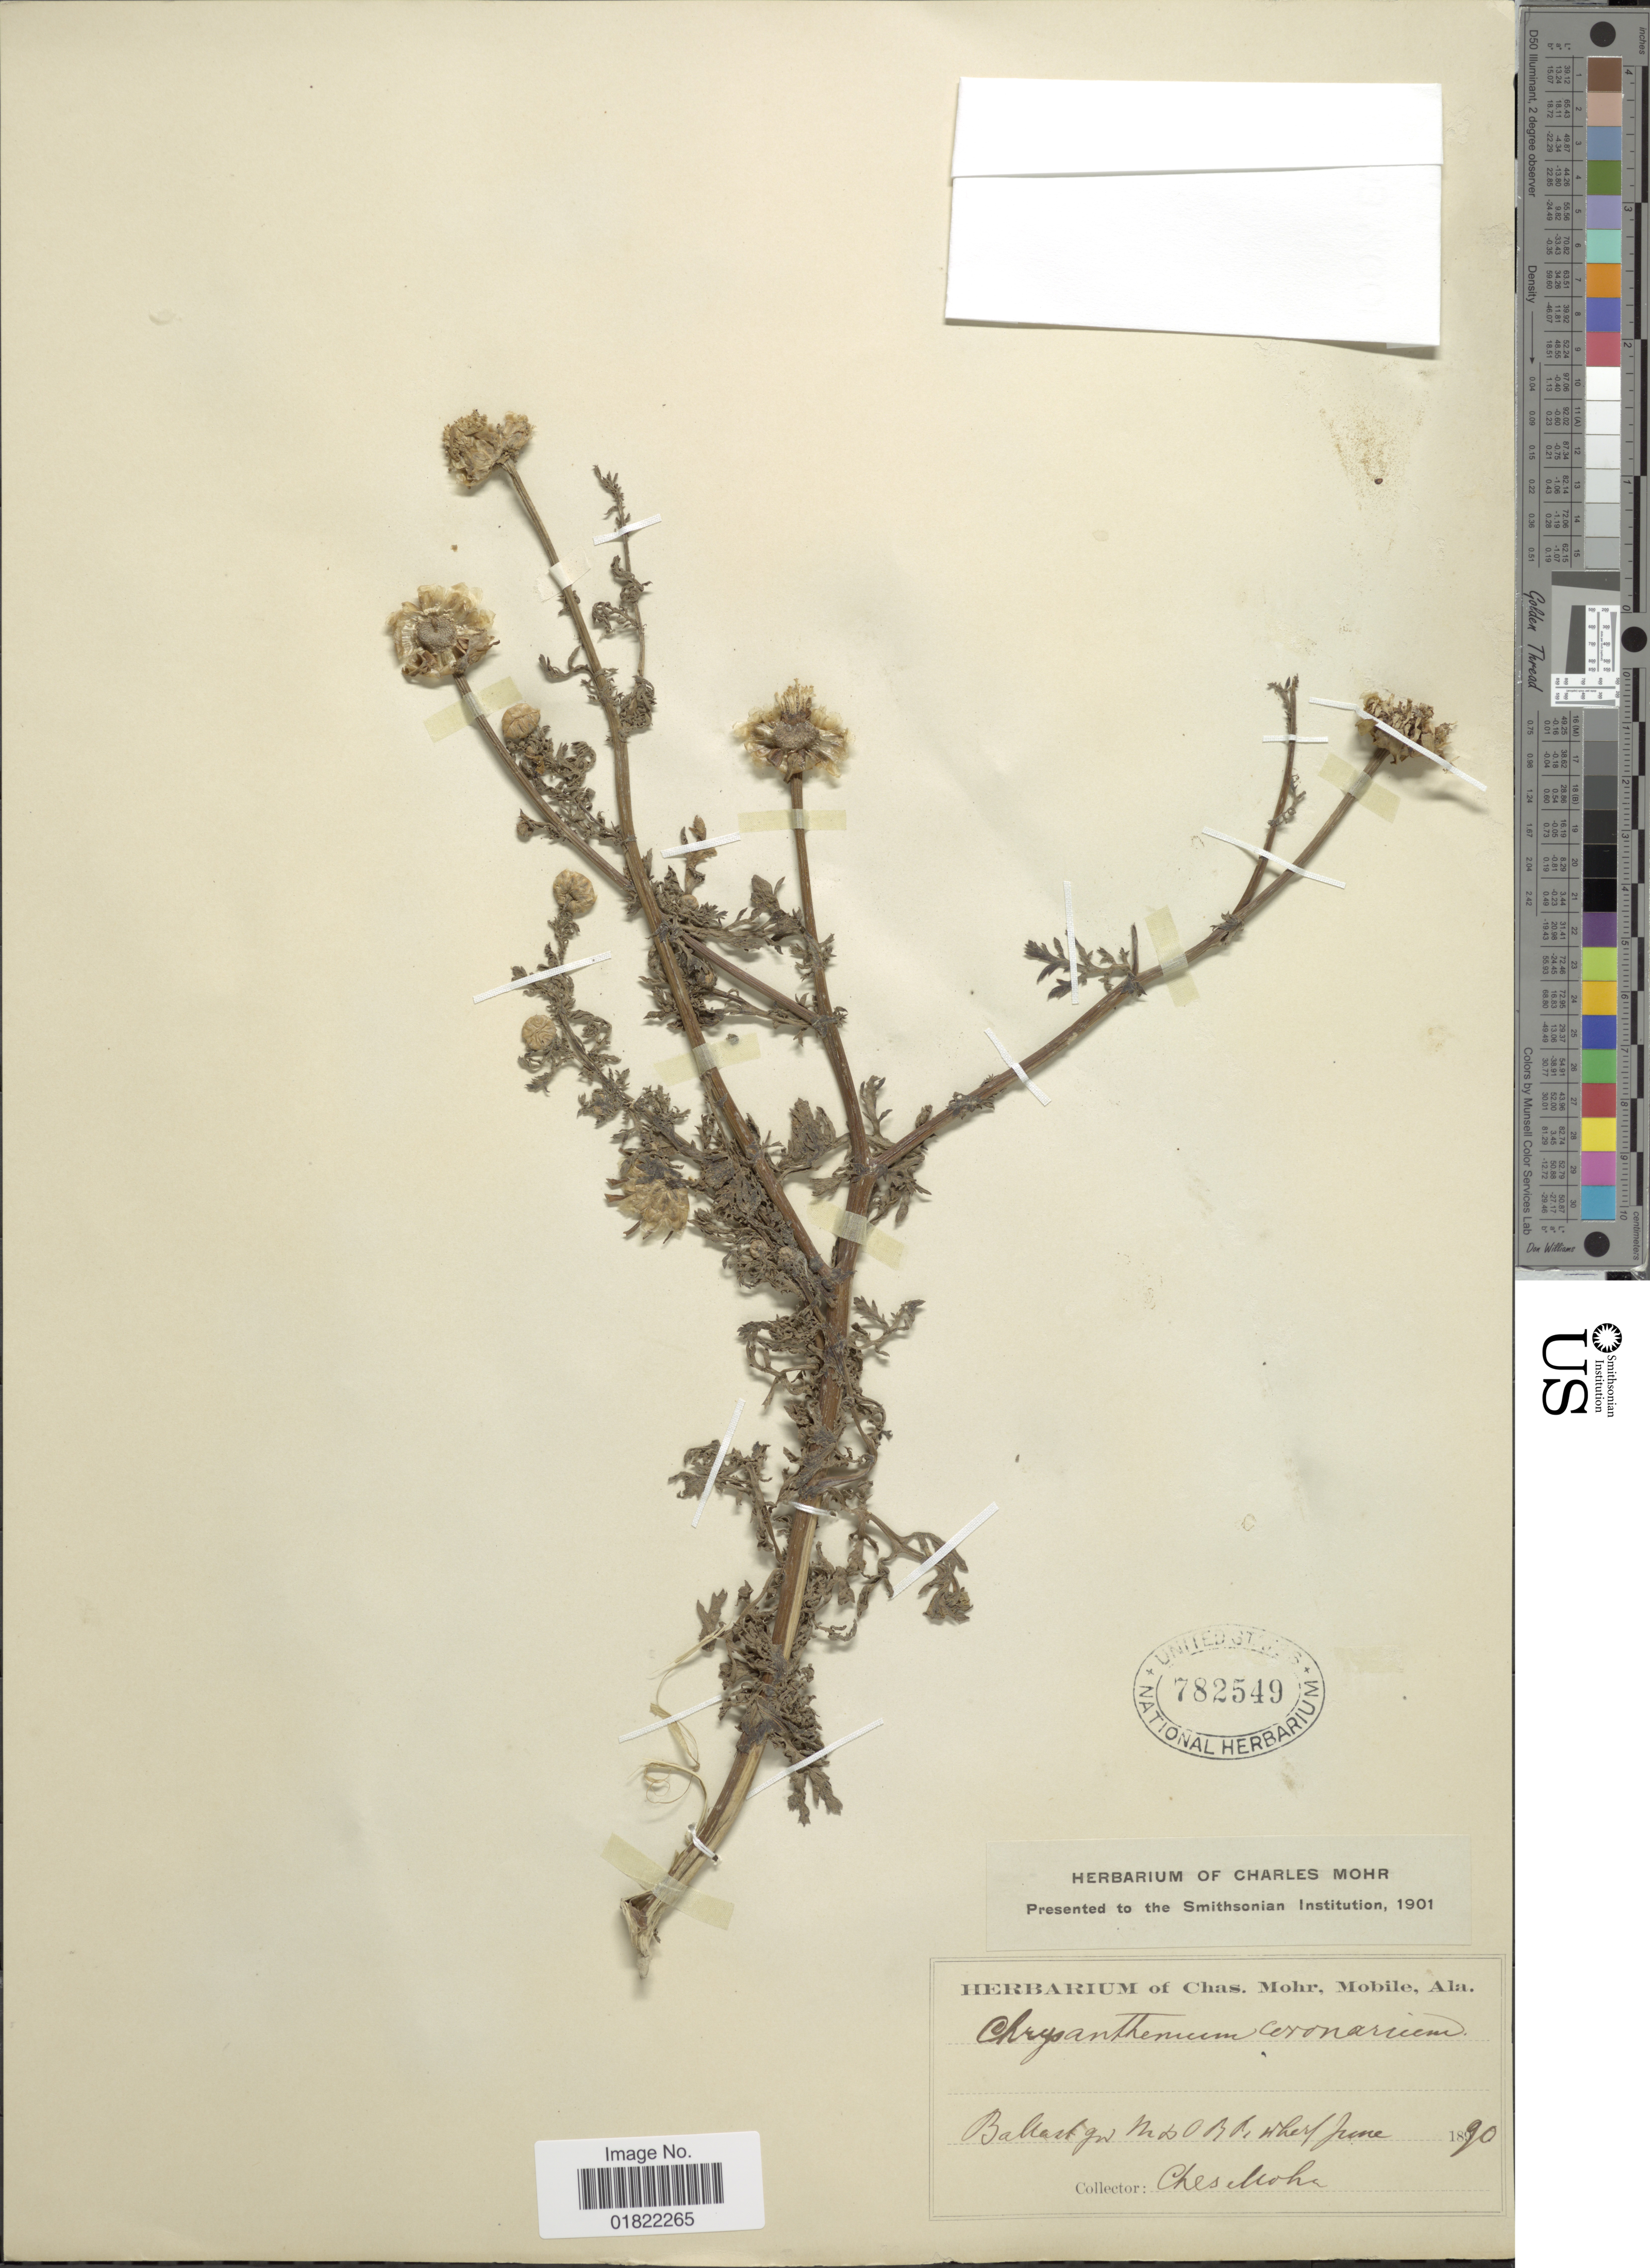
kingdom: Plantae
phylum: Tracheophyta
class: Magnoliopsida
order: Asterales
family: Asteraceae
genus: Chrysanthemum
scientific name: Chrysanthemum coronarium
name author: L.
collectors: Mohr, C. T. (herbarium)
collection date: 1890-06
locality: Ballast gn., M & I. B. A wherf [interpreted]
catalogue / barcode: US 782549